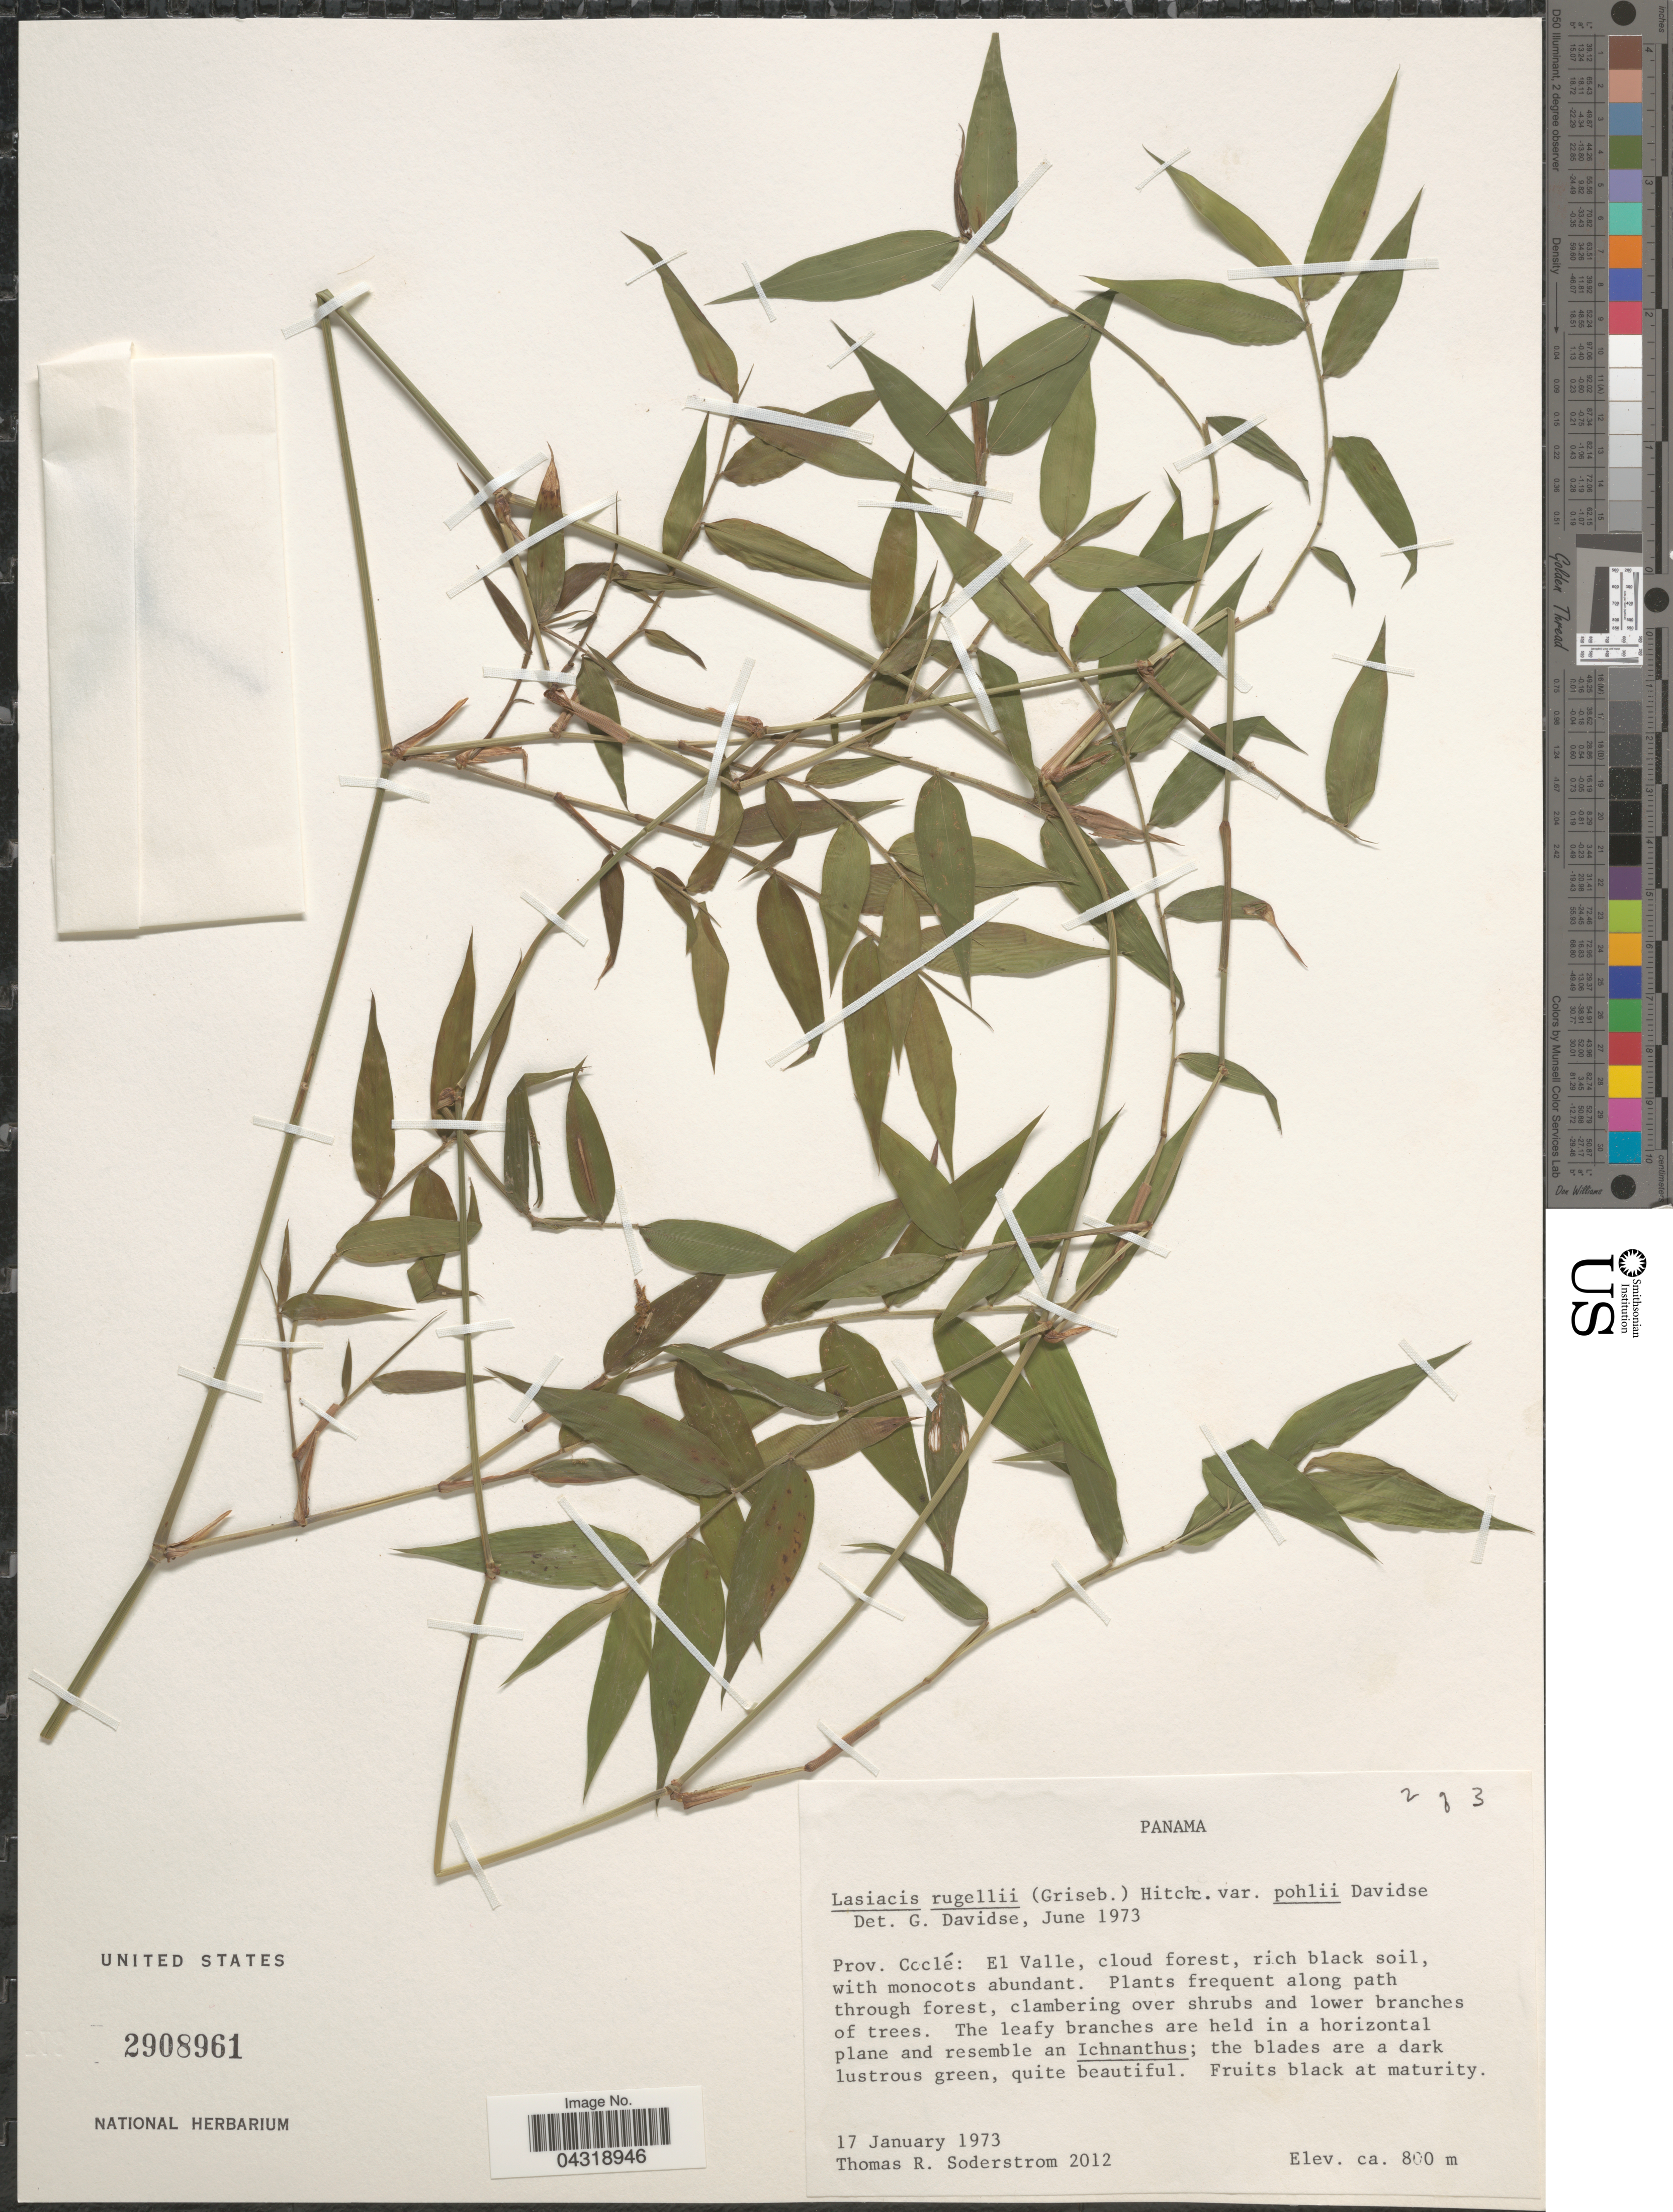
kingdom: Plantae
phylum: Tracheophyta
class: Liliopsida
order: Poales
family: Poaceae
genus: Lasiacis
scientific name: Lasiacis rugelii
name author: (Griseb.) Hitchc.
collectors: T. R. Soderstrom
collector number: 2012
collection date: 1973-01-17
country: Panama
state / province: Cocle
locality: El Valle.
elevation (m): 800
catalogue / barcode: US 2908961